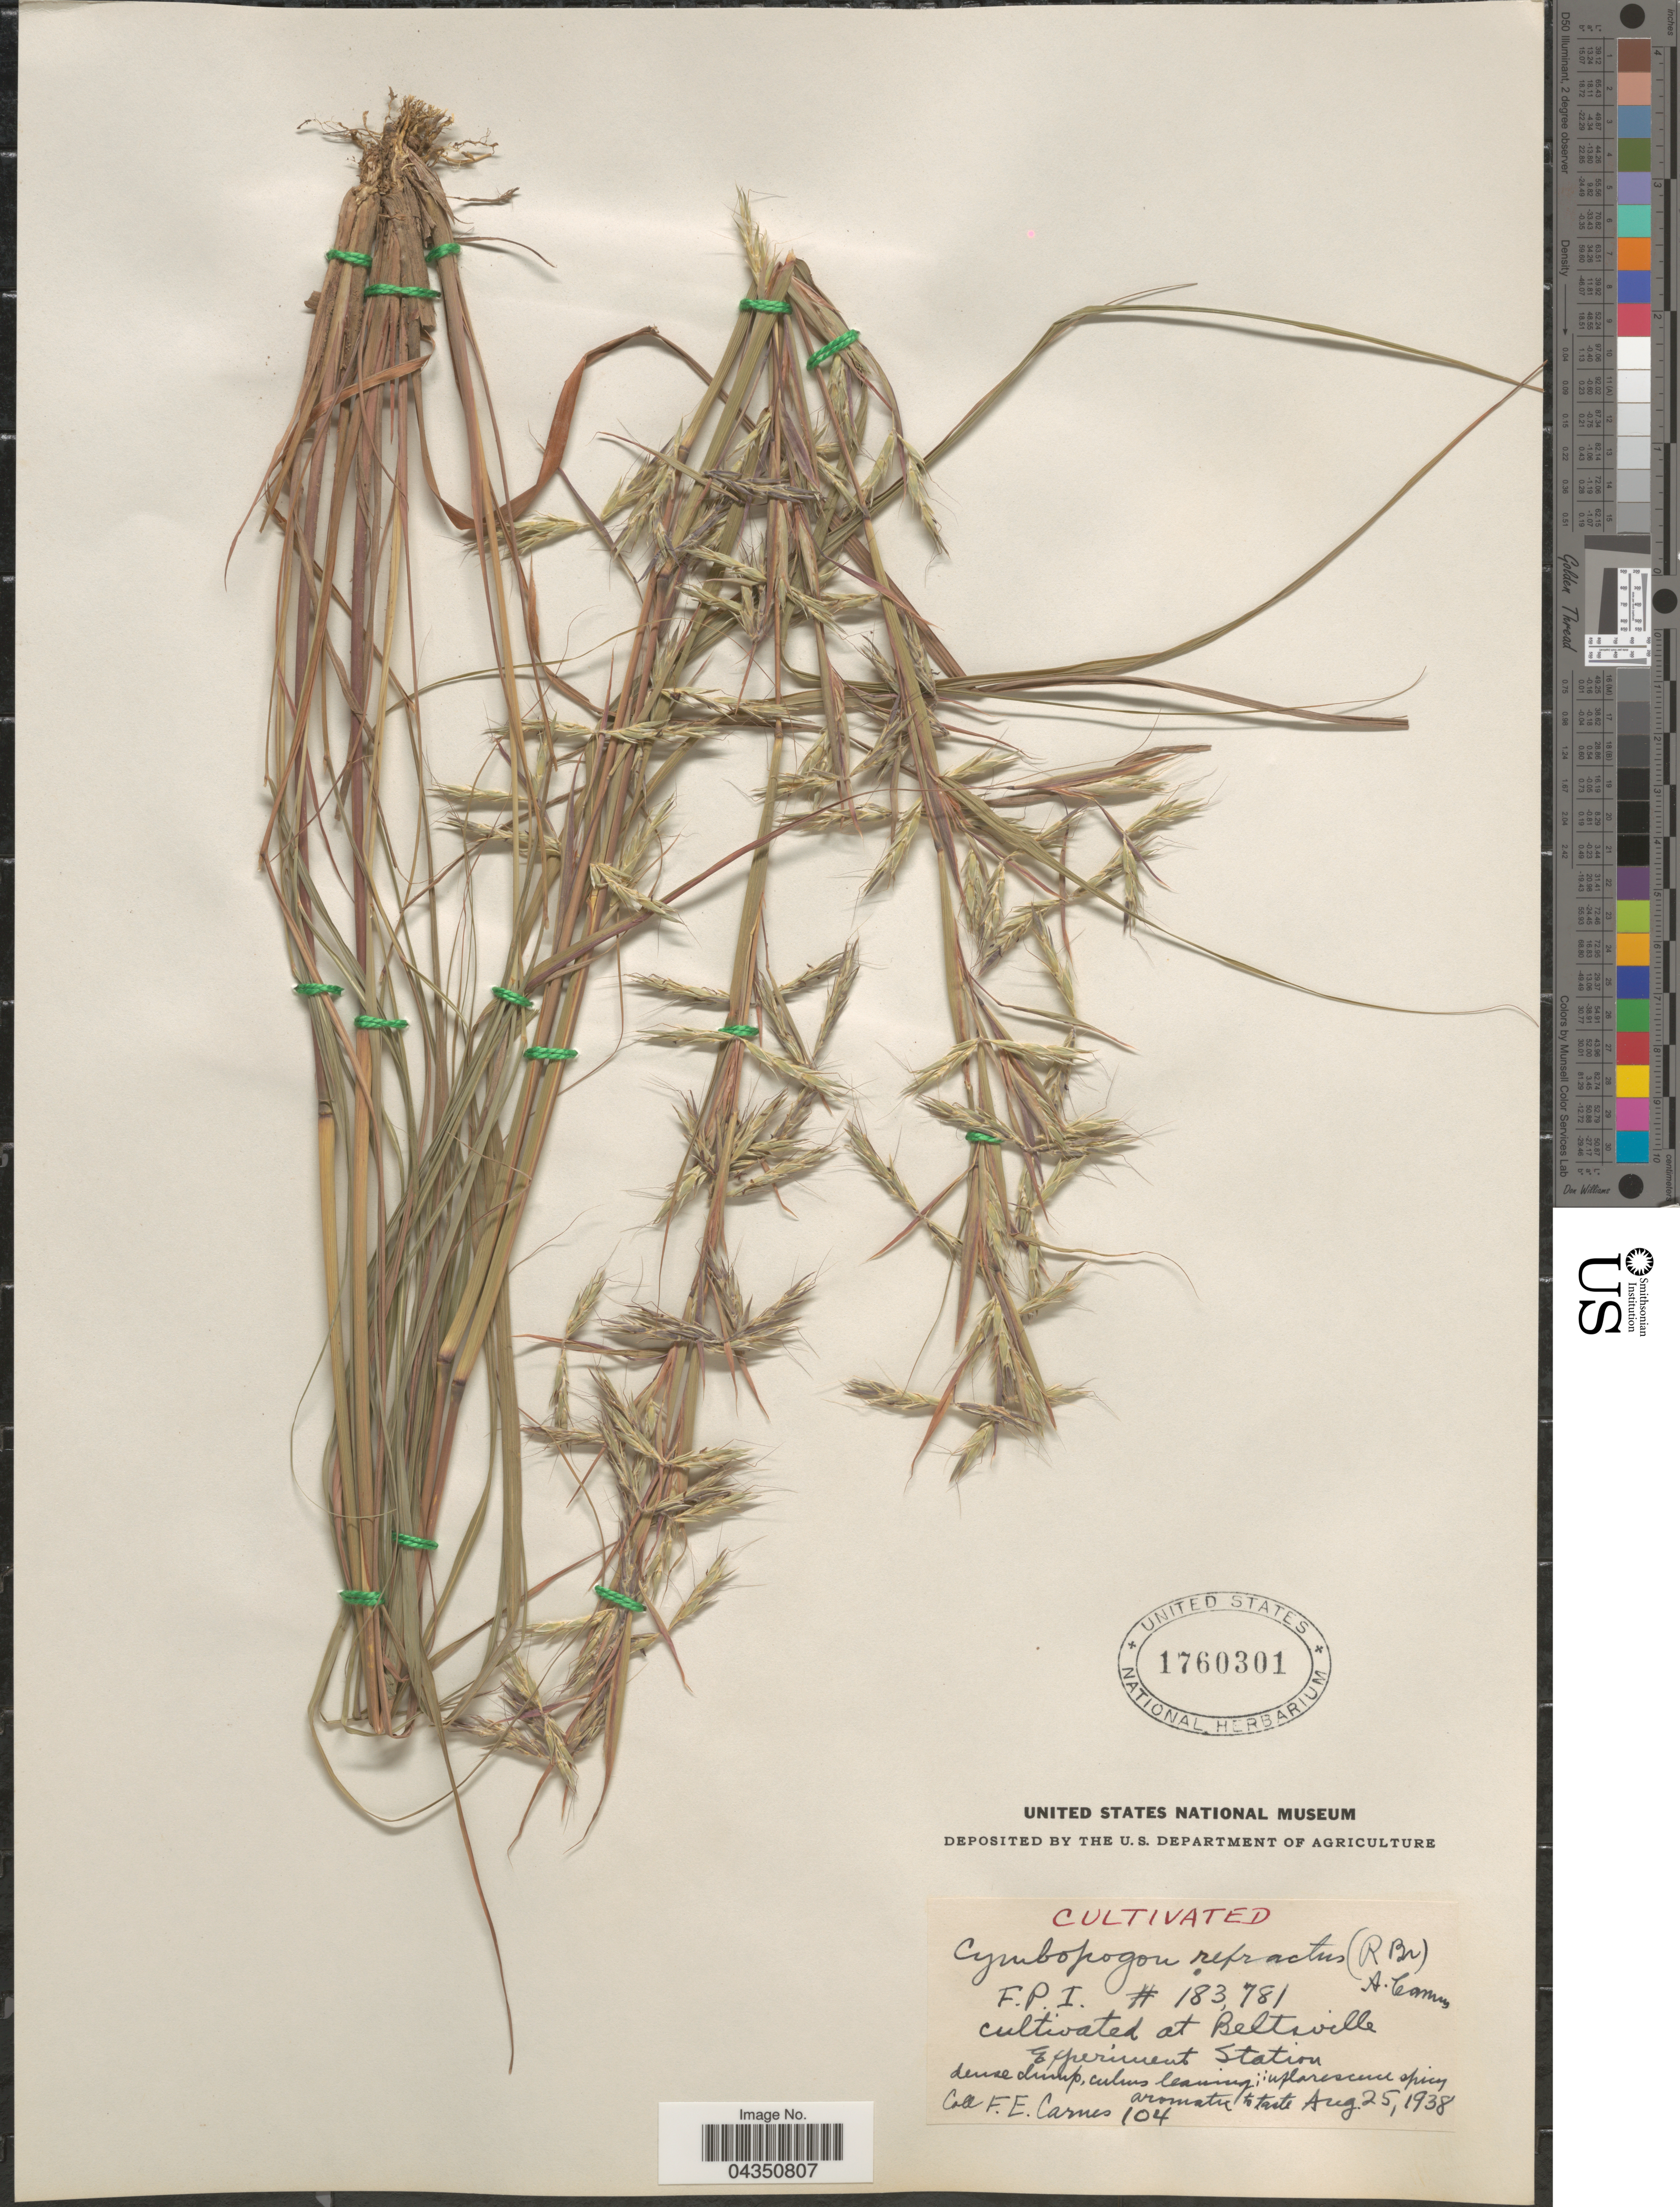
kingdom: Plantae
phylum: Tracheophyta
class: Liliopsida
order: Poales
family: Poaceae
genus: Cymbopogon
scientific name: Cymbopogon refractus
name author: (R. Br.) A. Camus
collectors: F. Carnes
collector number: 104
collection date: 1938-08-25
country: United States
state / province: Maryland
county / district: Prince George's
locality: At Beltsville Experiment Station.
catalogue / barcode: US 1760301